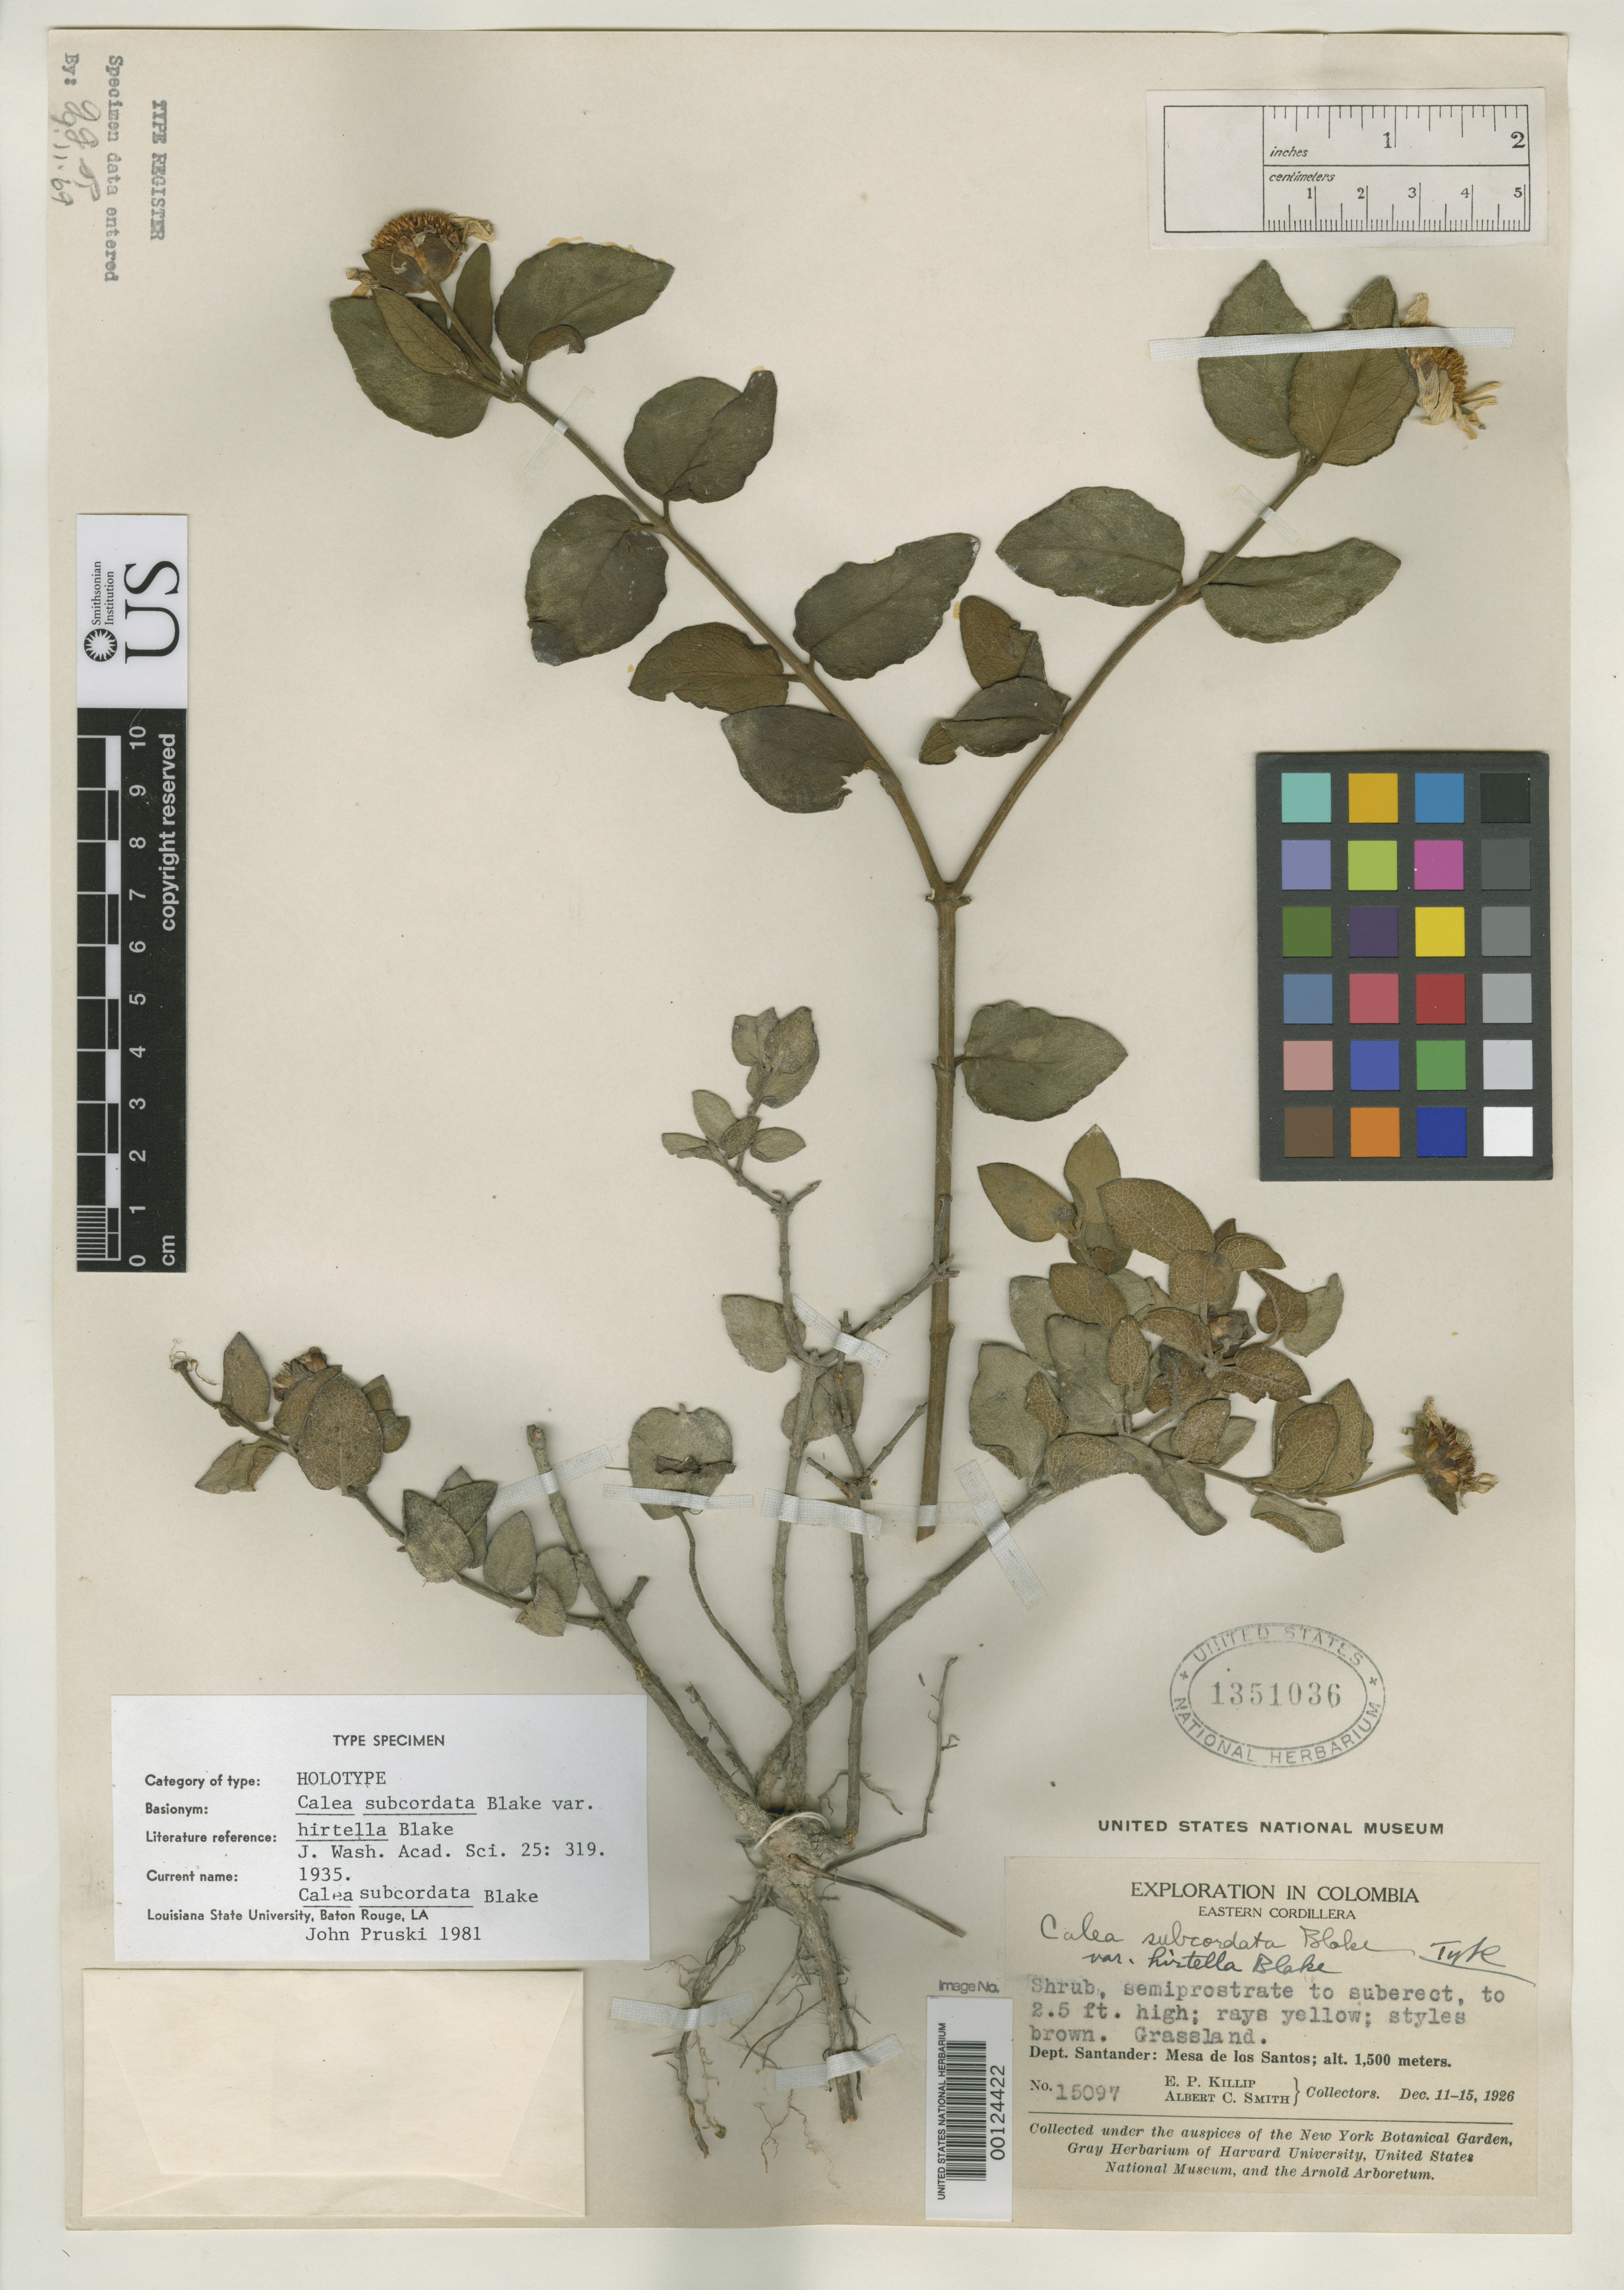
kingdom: Plantae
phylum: Tracheophyta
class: Magnoliopsida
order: Asterales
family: Asteraceae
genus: Calea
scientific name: Calea subcordata var. hirtella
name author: S.F. Blake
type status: Holotype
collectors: E. P. Killip & A. C. Smith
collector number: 15097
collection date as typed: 11 Dec 1926 to 15 Dec 1926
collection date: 1926-12-11/1926-12-15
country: Colombia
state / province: Santander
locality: Mesa de Los Santos.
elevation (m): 1500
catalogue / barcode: US 1351036